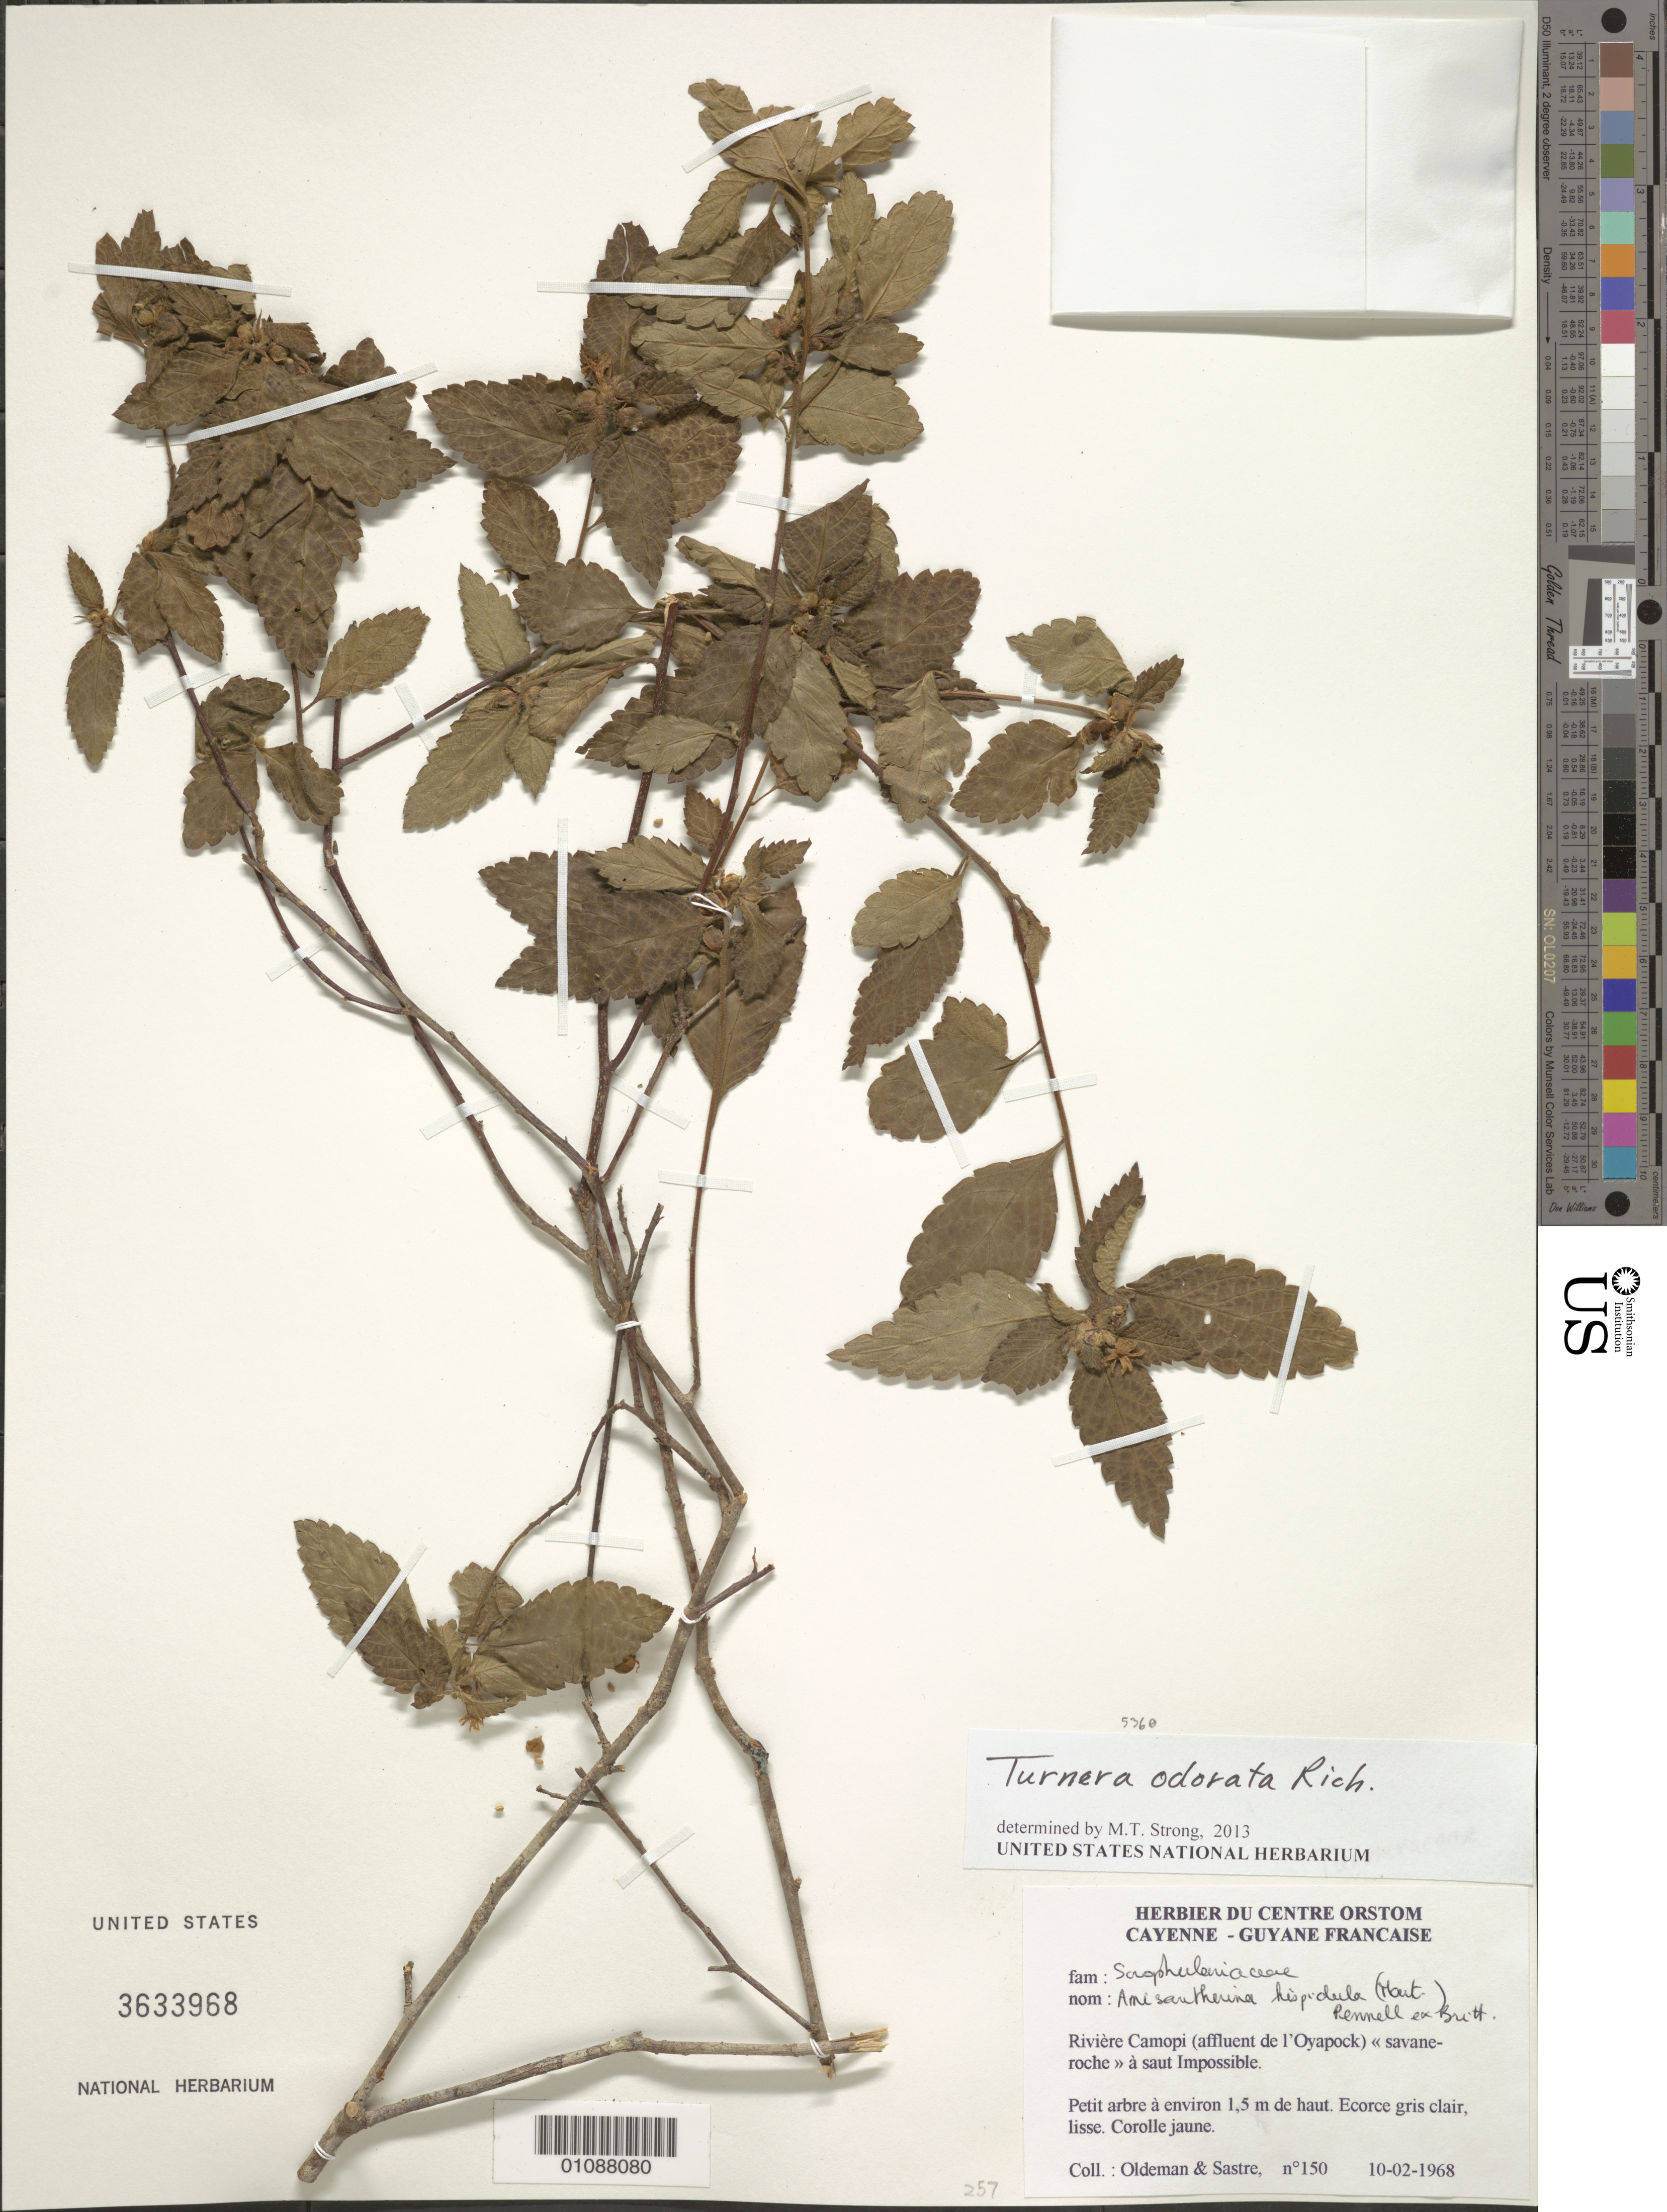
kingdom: Plantae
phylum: Tracheophyta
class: Magnoliopsida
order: Malpighiales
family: Turneraceae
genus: Turnera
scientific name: Turnera odorata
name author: Rich.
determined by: Strong, M. T., (US), Smithsonian Institution - National Museum of Natural History (UNITED STATES)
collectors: R. Oldeman & C. H. L. Sastre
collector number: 150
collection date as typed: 10-Feb-68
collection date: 1968-02-10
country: French Guiana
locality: Rivière Camopi, (affluent de l'Oyapock), "savane-roche" a saut Impossible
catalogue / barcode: US 3633968